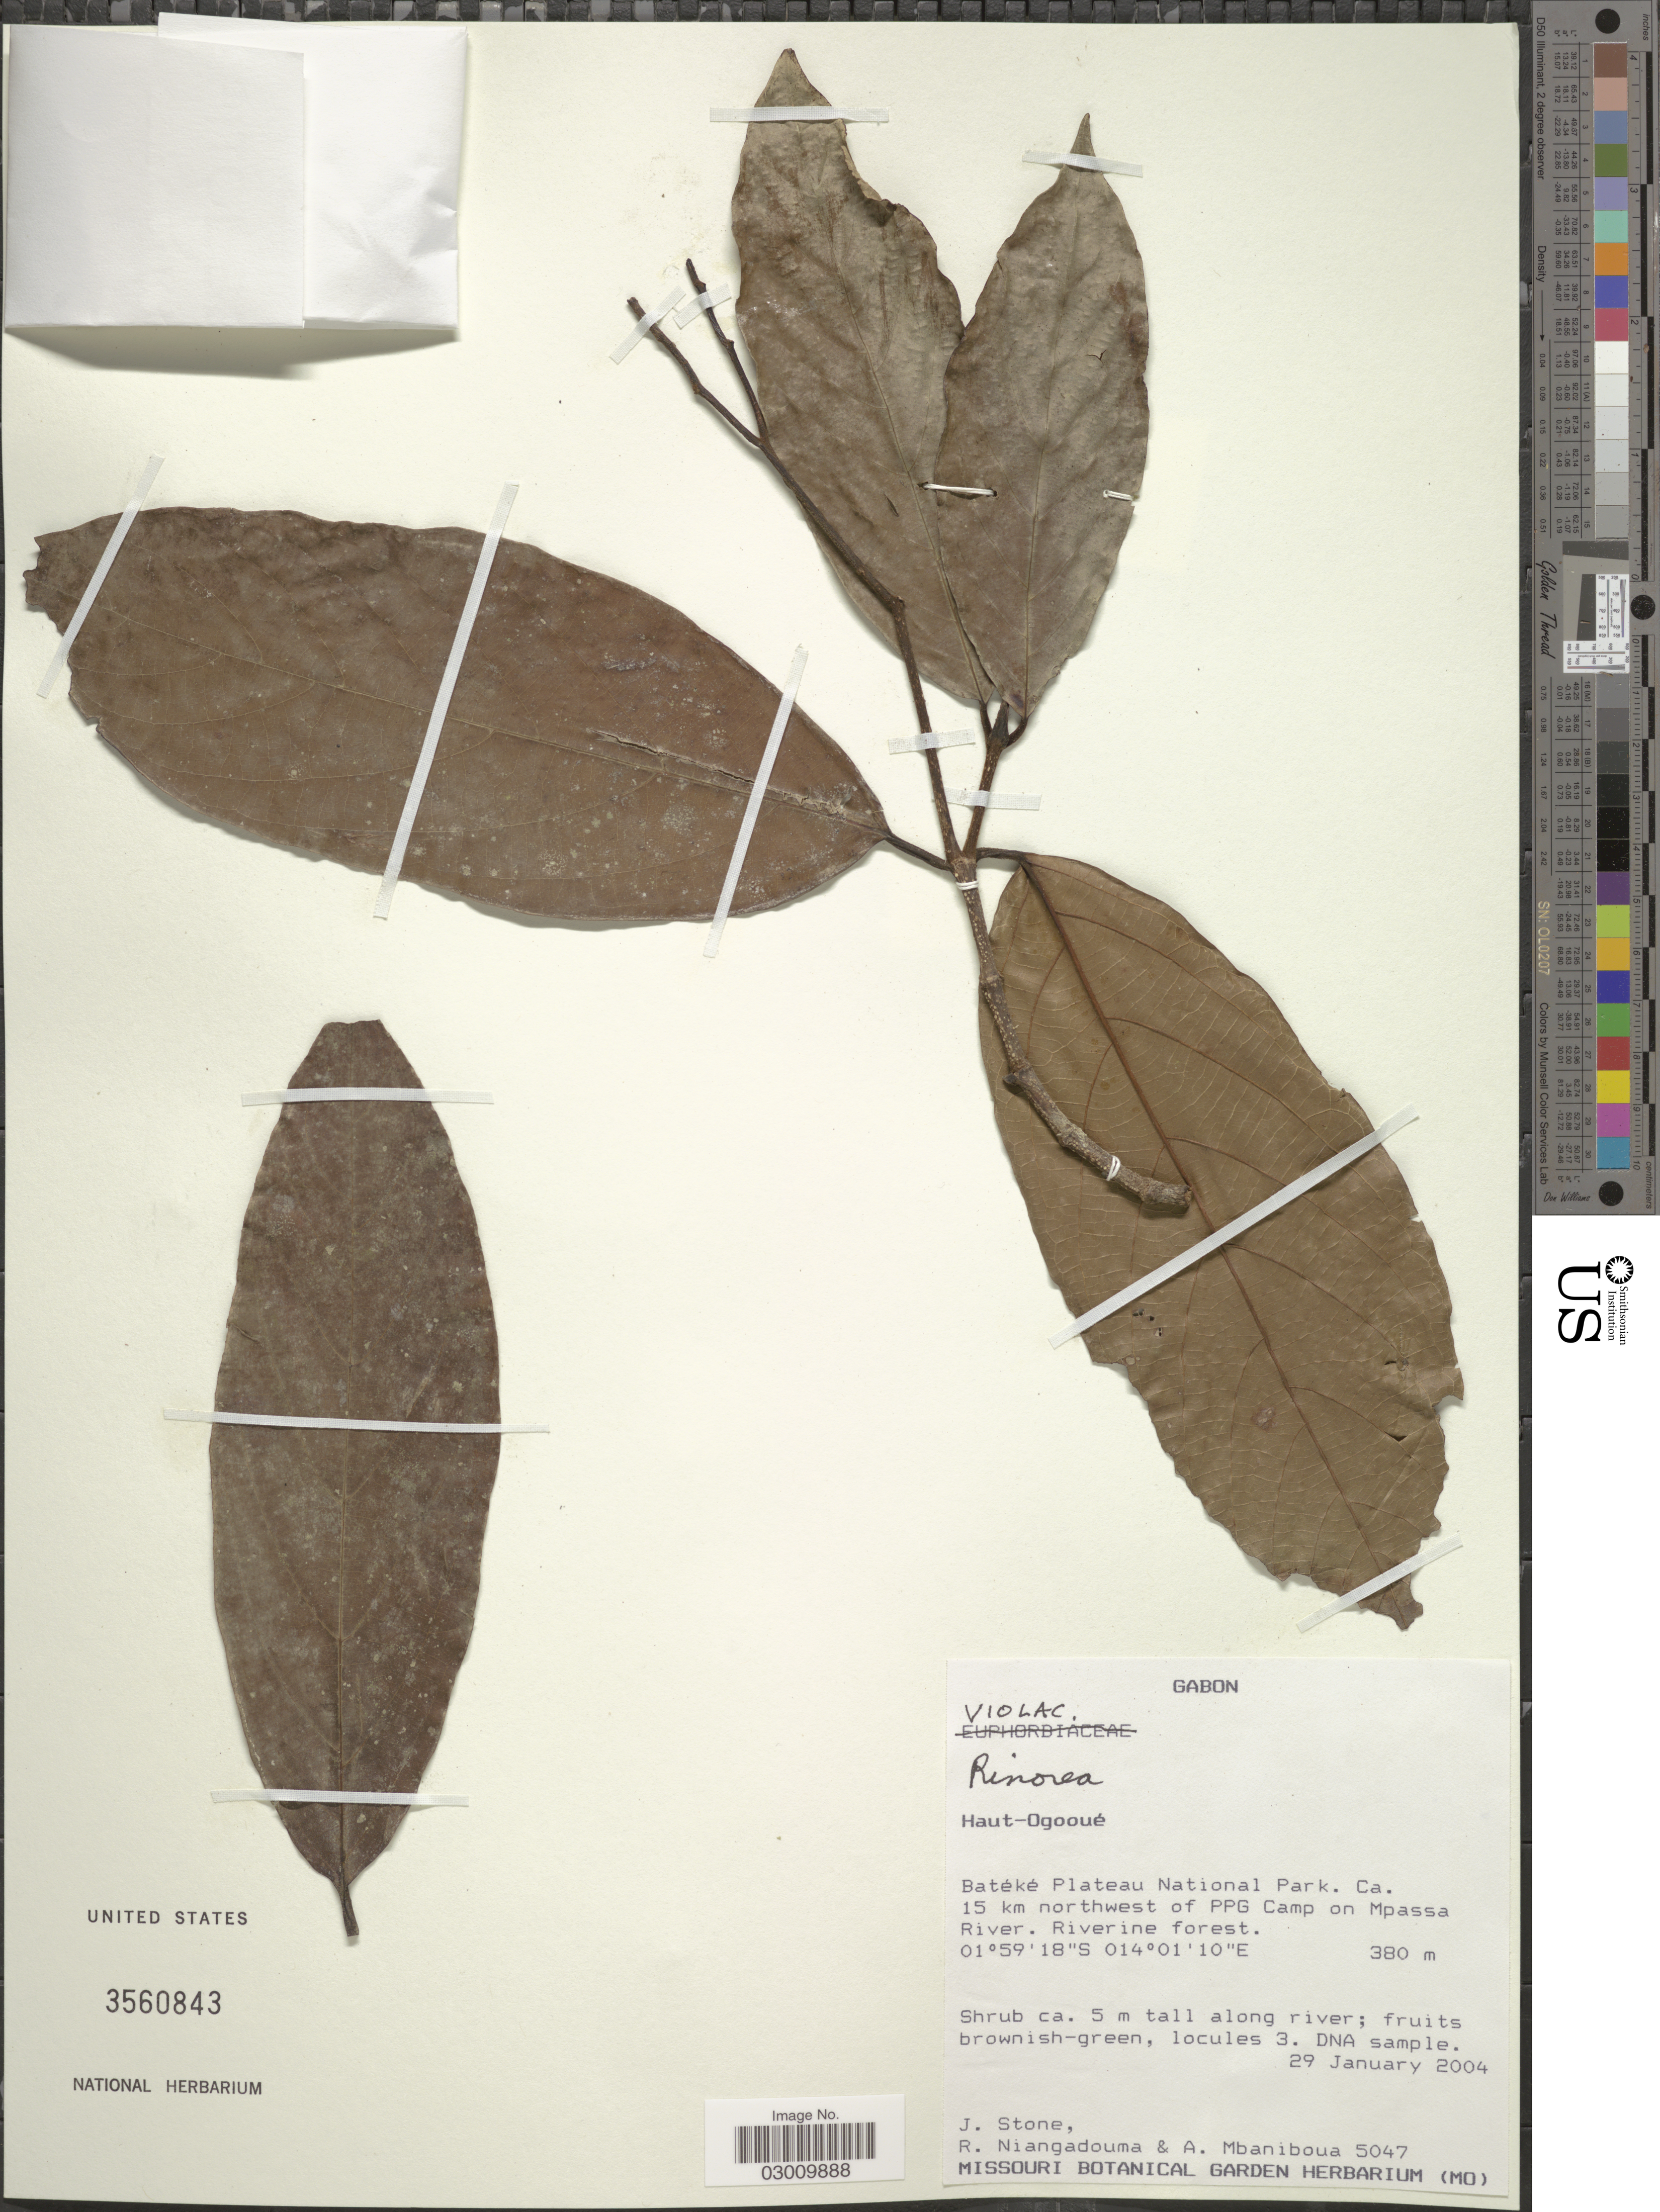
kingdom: Plantae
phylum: Tracheophyta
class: Magnoliopsida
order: Malpighiales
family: Violaceae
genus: Rinorea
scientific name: Rinorea sp.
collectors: J. Stone, R. Niangadouma & A. Mbaniboua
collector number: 5047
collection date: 2004-01-29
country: Gabon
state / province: Haut-Ogooue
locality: Batéké Plateau National Park. Ca. 15 km northwest of PPG Camp on Mpassa River.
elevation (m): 380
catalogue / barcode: US 3560843